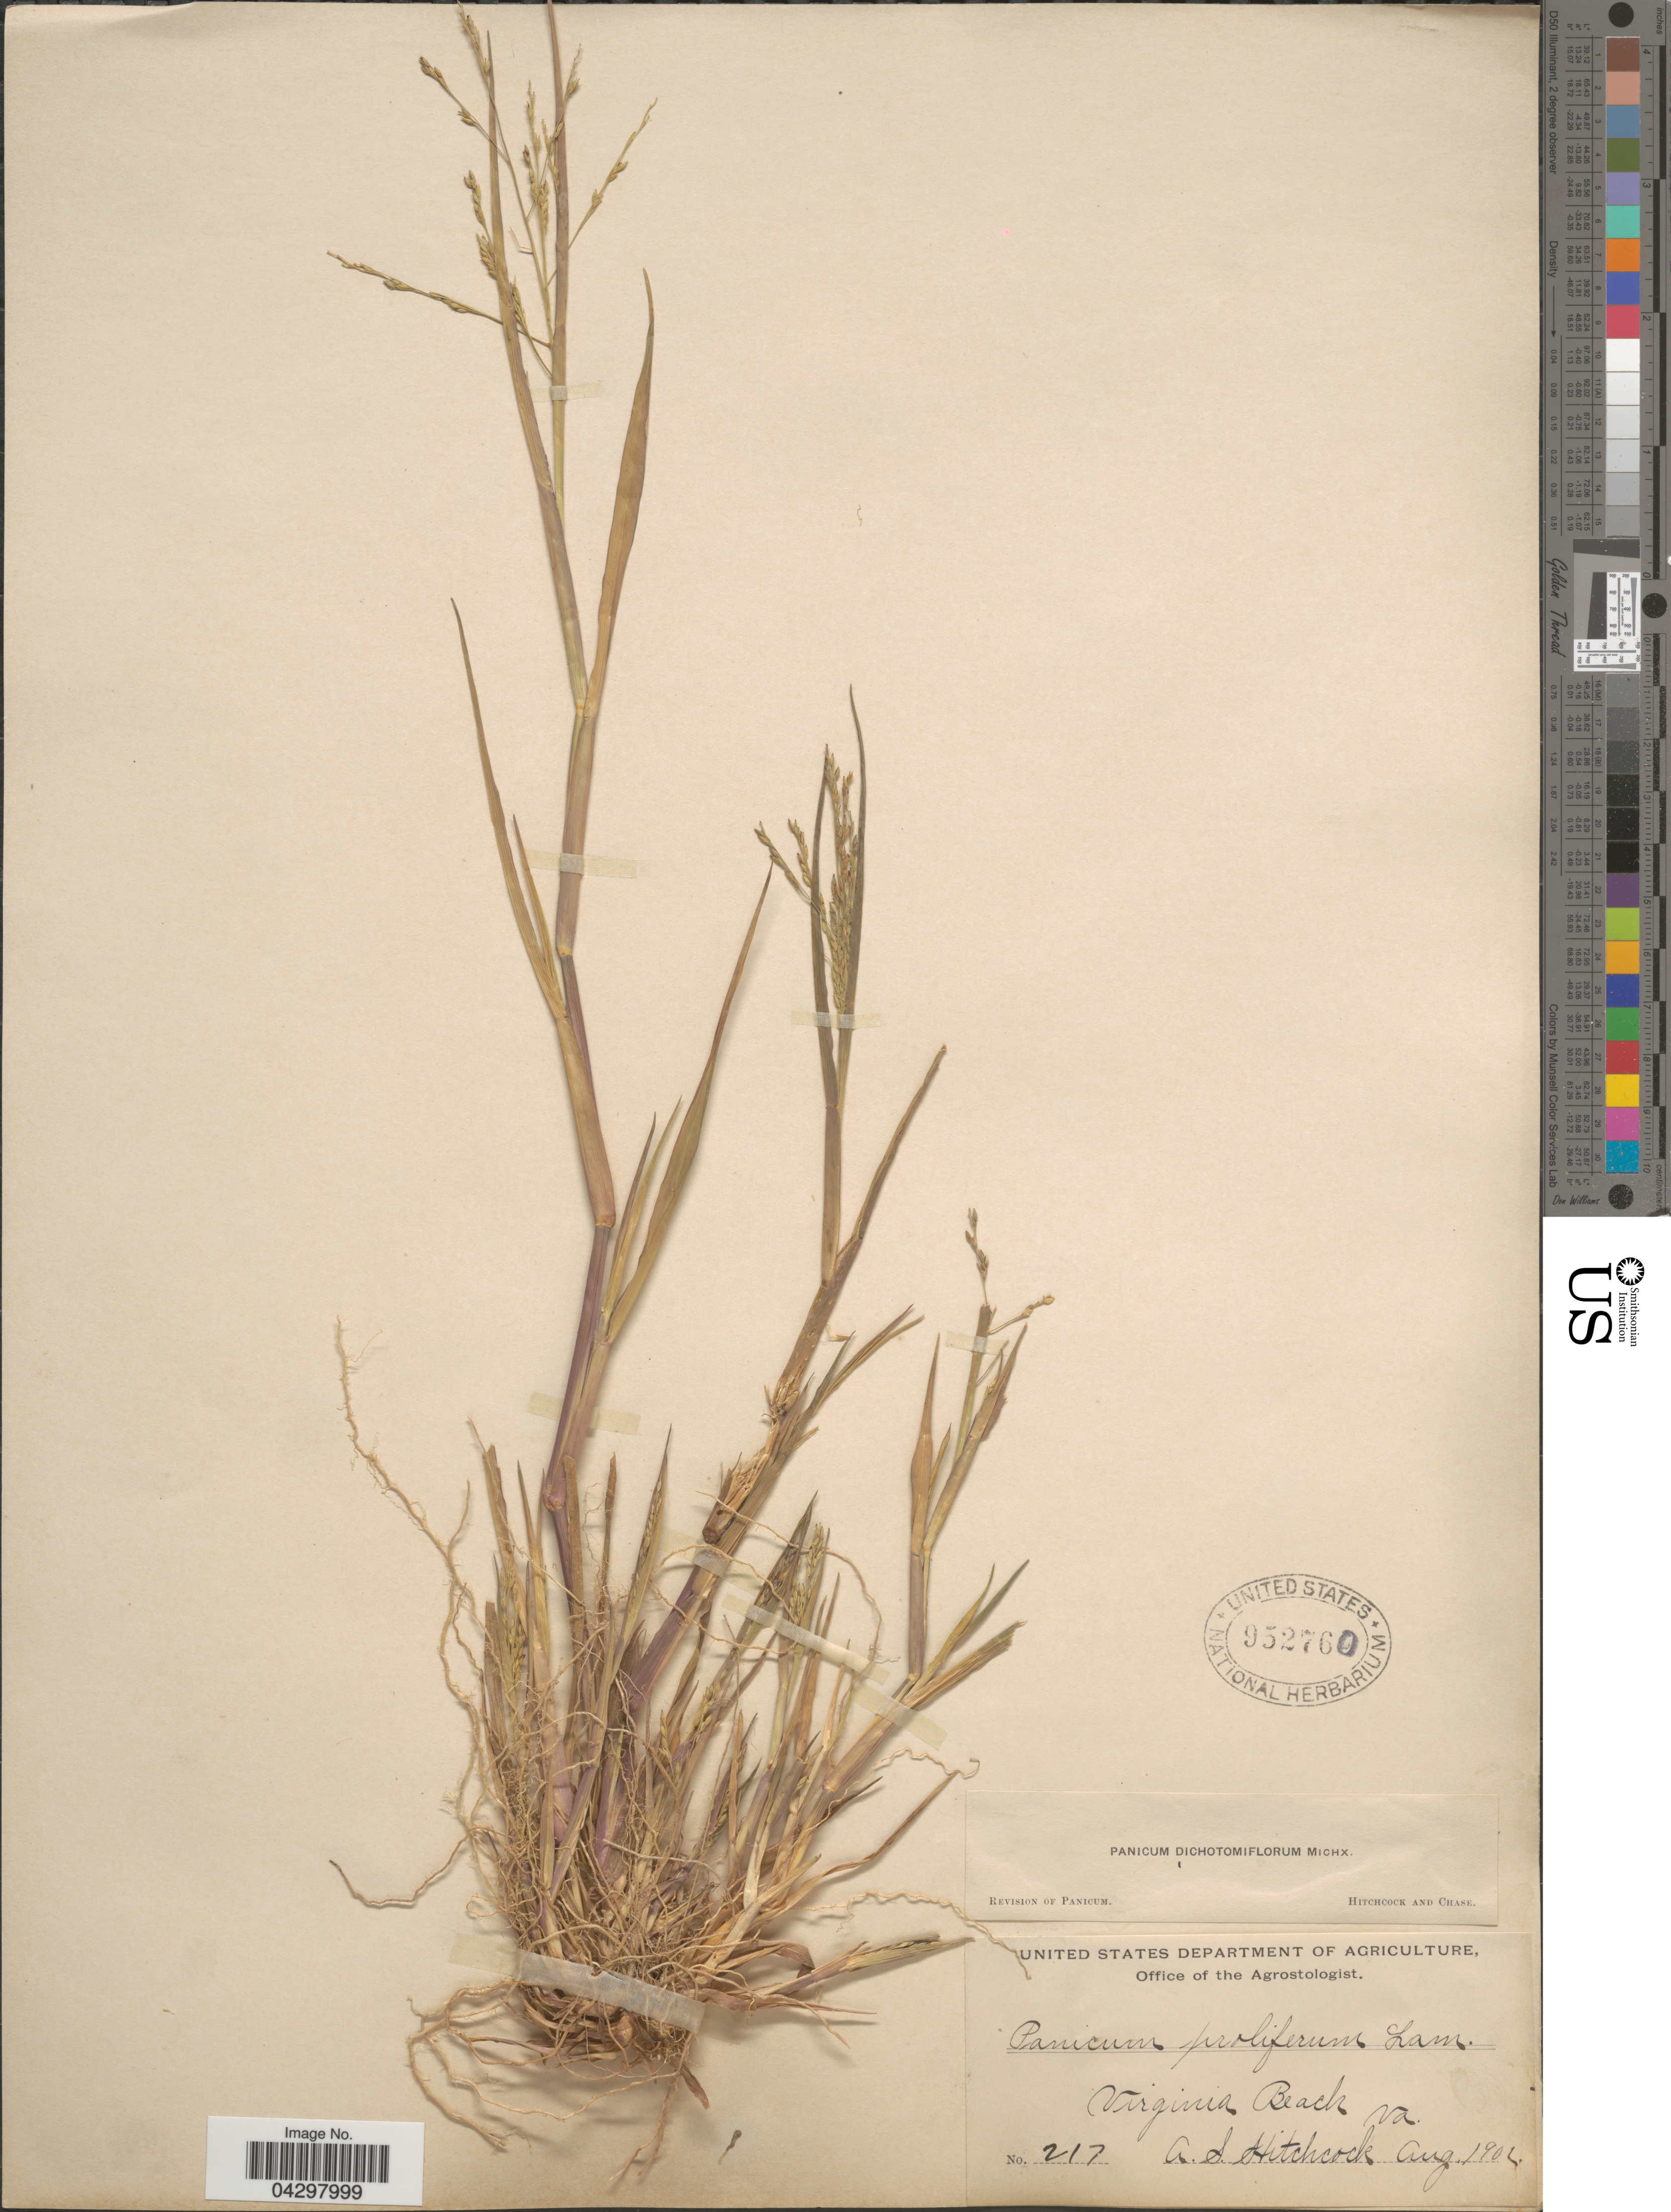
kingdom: Plantae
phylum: Tracheophyta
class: Liliopsida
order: Poales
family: Poaceae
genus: Panicum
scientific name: Panicum dichotomiflorum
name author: Michx.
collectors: A. S. Hitchcock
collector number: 217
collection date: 1901-08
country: United States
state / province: Virginia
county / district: City of Virginia Beach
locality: Virginia Beach.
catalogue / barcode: US 952760